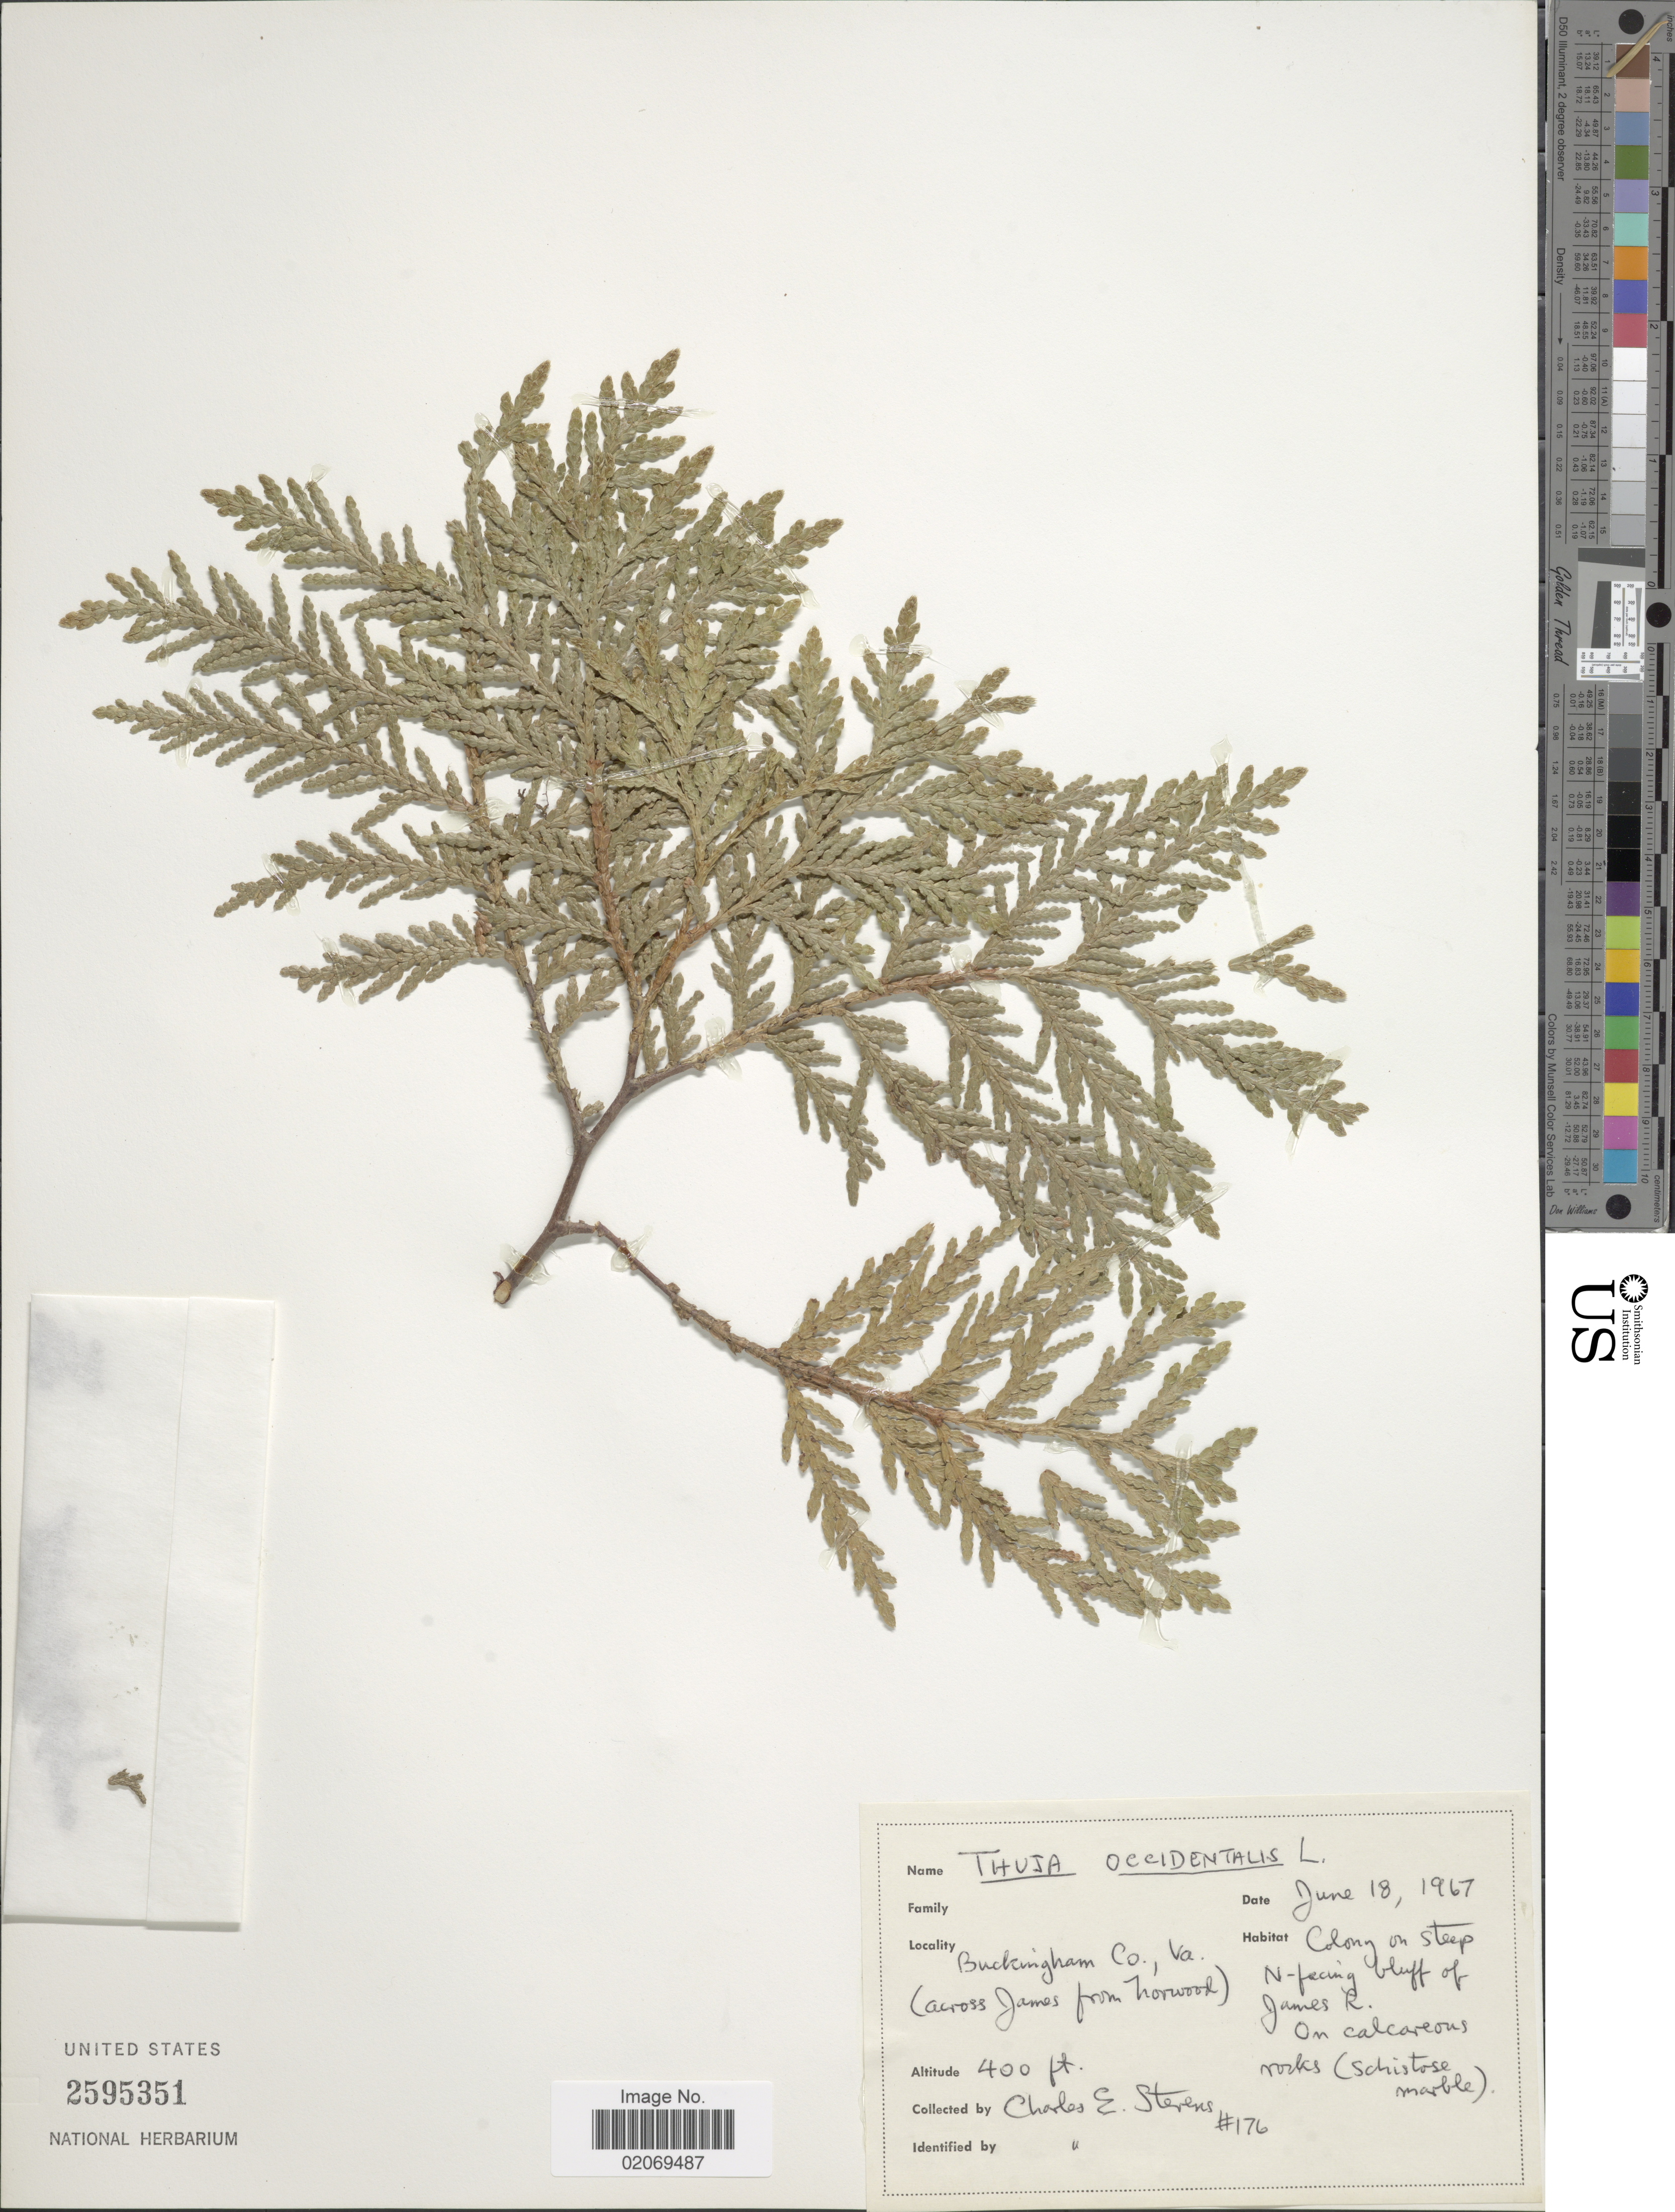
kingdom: Plantae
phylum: Tracheophyta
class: Pinopsida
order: Pinales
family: Cupressaceae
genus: Thuja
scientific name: Thuja occidentalis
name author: L.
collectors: C. Stevens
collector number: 176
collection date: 1967-06-18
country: United States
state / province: Virginia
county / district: Buckingham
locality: Buckingham Co., (across James from Norwood), Colony on steep N-facing bluff of James R.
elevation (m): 122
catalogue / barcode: US 2595351